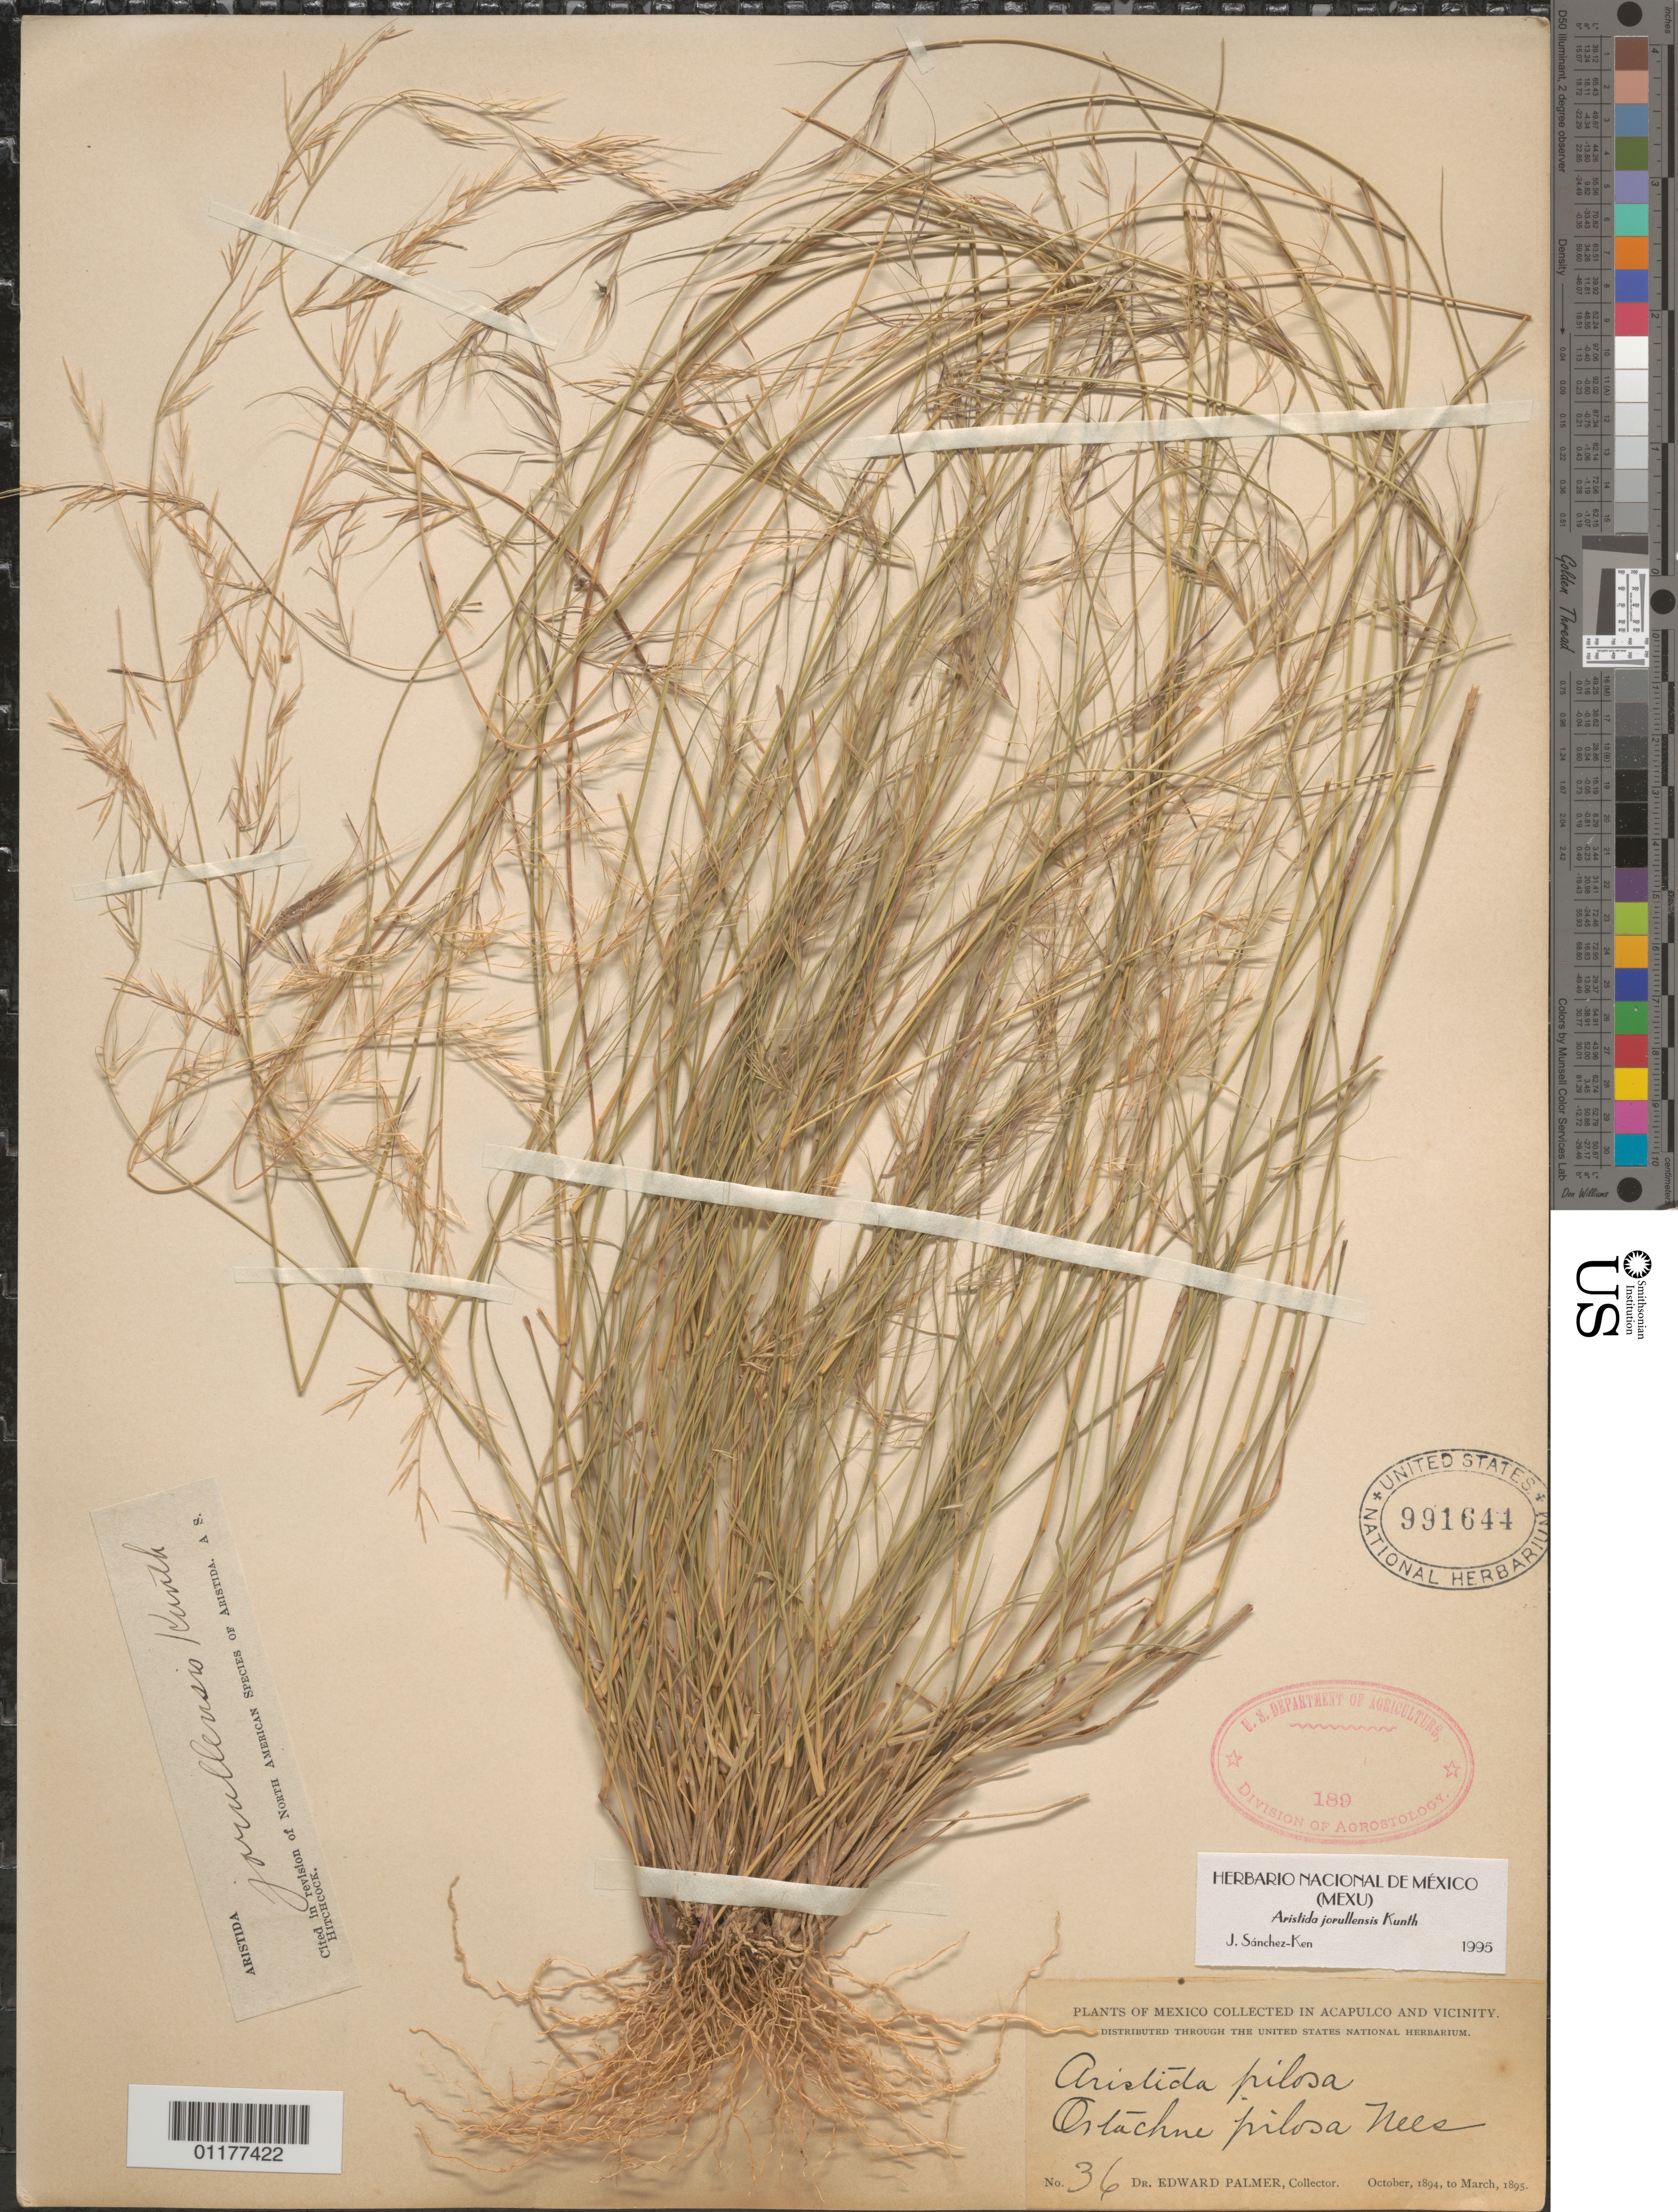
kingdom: Plantae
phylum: Tracheophyta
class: Liliopsida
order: Poales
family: Poaceae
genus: Aristida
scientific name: Aristida jorullensis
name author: Kunth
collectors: E. Palmer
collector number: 36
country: Mexico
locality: Acapulco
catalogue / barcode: US 991644